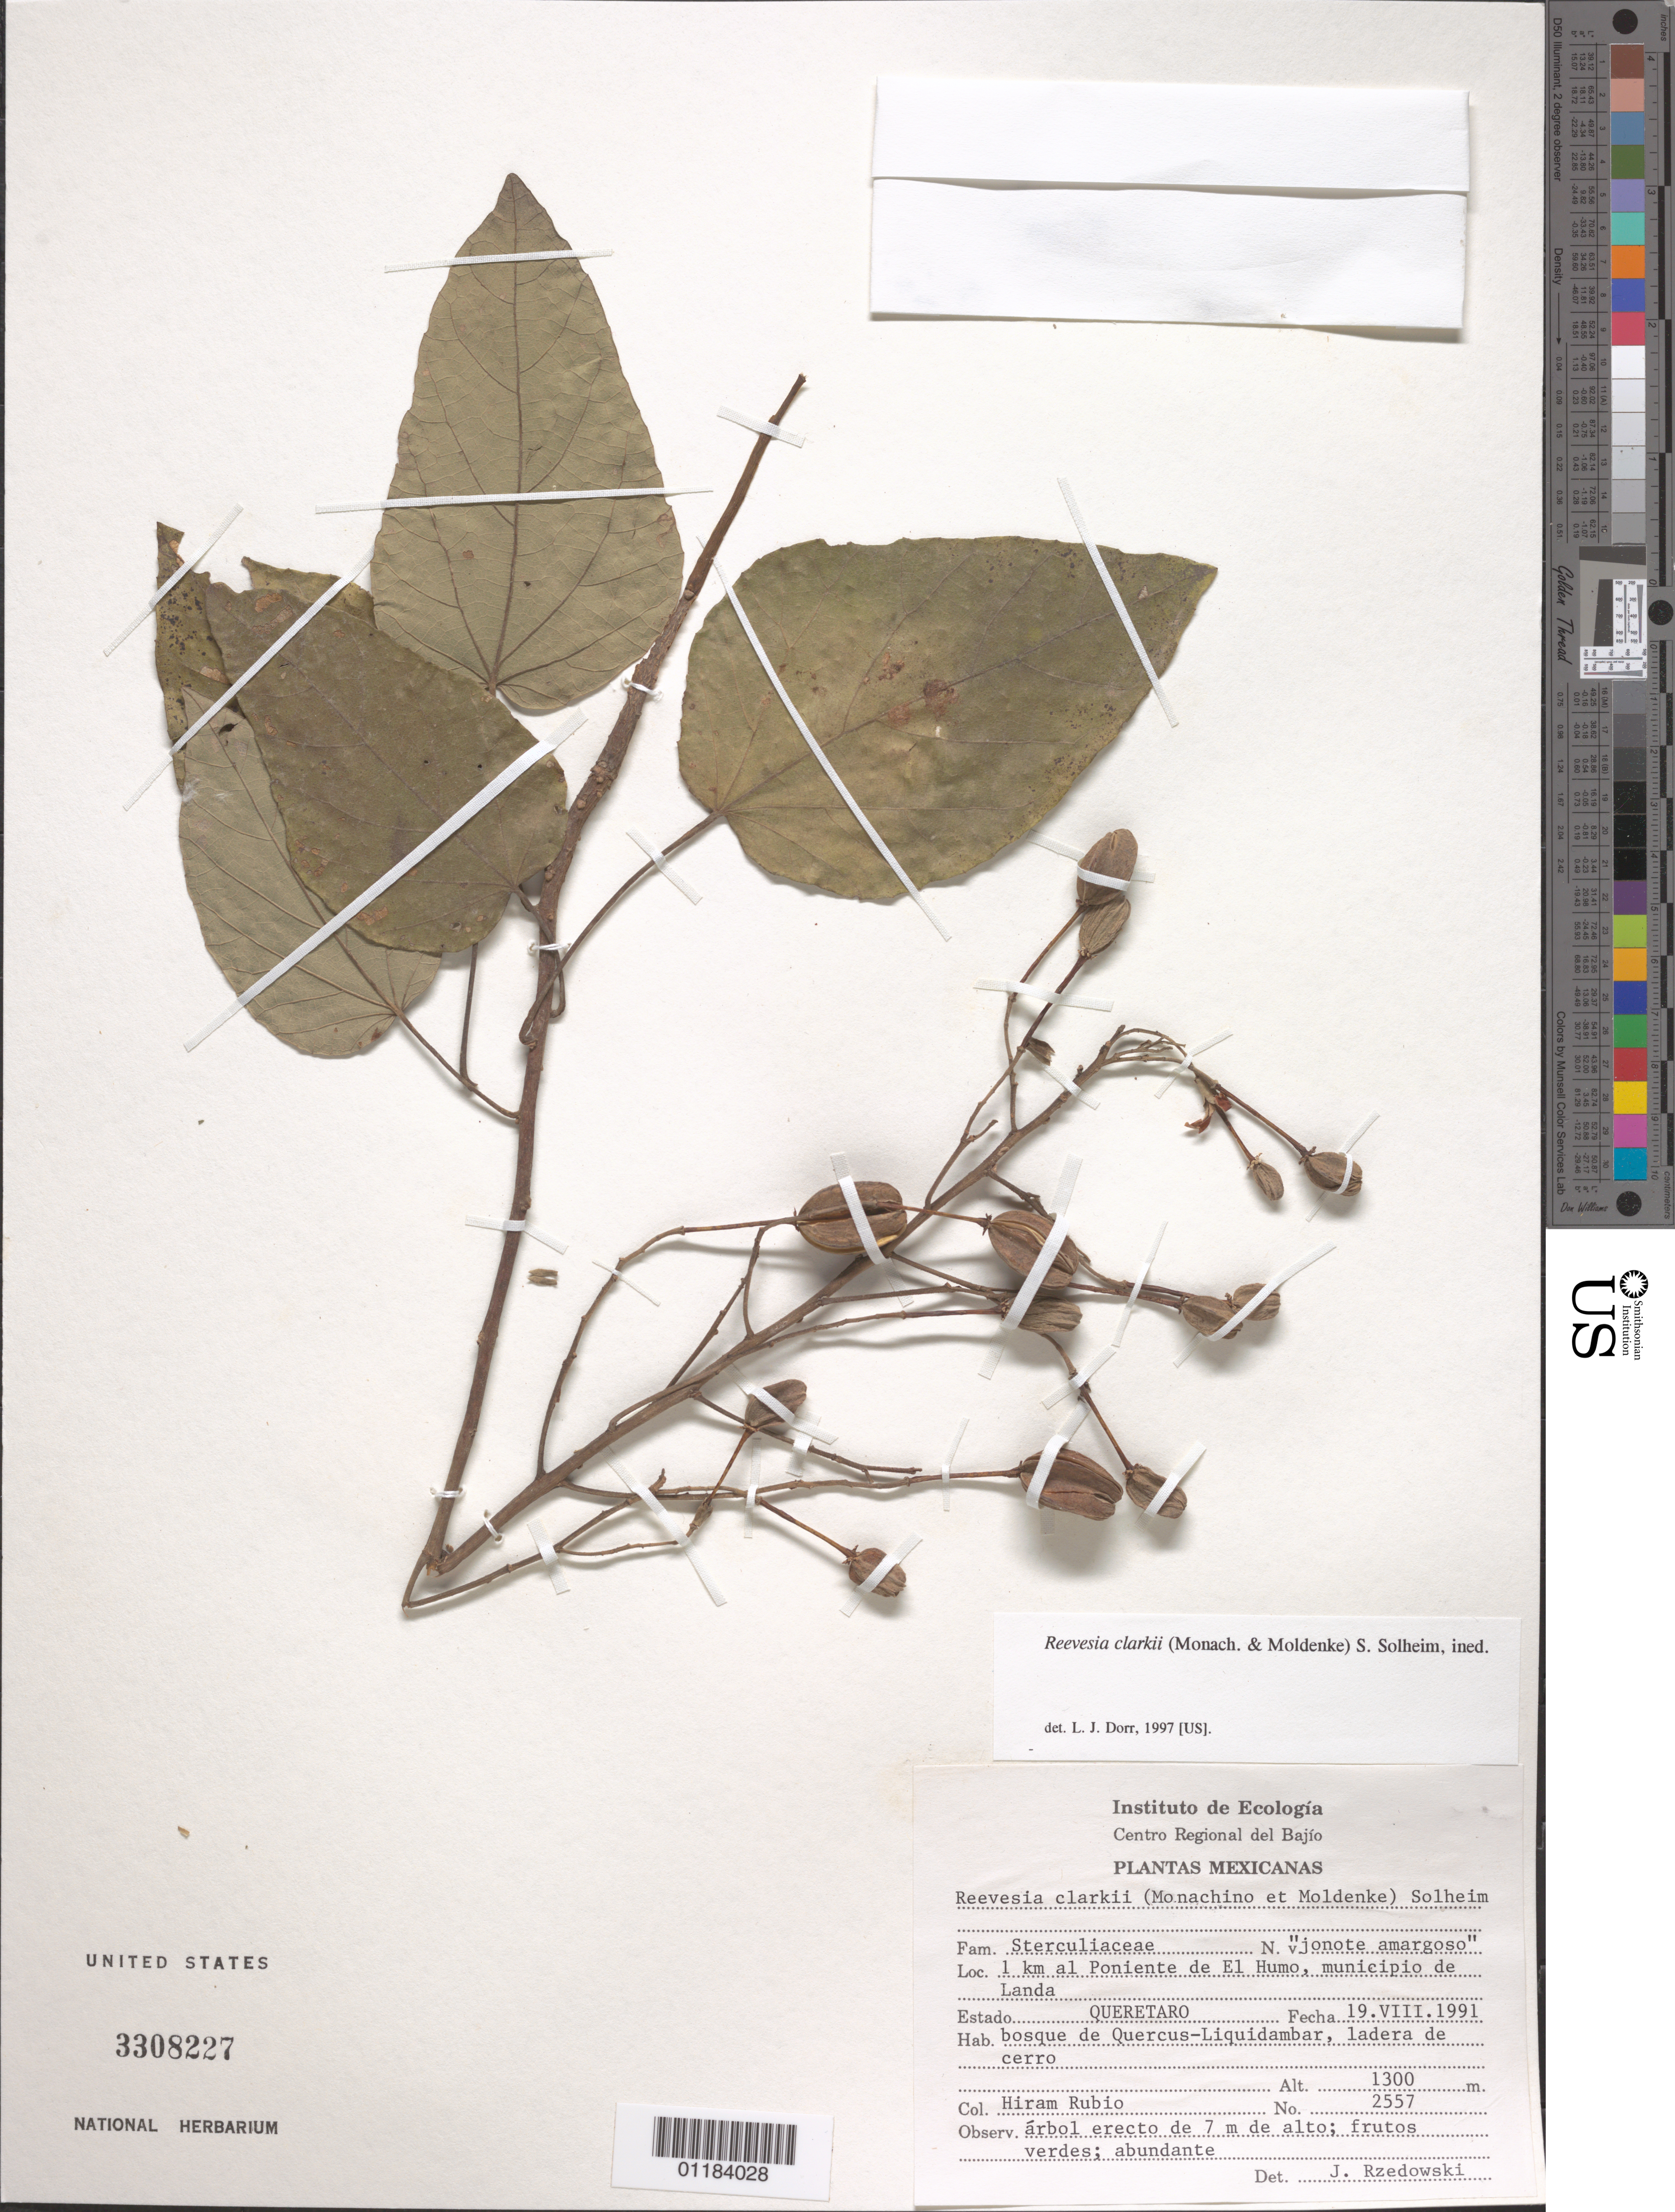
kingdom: Plantae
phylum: Tracheophyta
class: Magnoliopsida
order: Malvales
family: Malvaceae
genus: Reevesia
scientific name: Reevesia clarkii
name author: (Monach. & Moldenke) S. Solheim ex Machuca-Machuca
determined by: Dorr, L. J., (BOT), Smithsonian Institution - National Museum of Natural History (UNITED STATES)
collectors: H. Rubio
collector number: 2557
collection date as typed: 19.VIII.1991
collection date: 1991-08-19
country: Mexico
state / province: Querétaro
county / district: Landa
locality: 1 km al Poniente de El Humo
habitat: bosque de Quercus-Liquidambar, ladera de cerro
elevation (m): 1300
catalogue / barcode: US 3308227